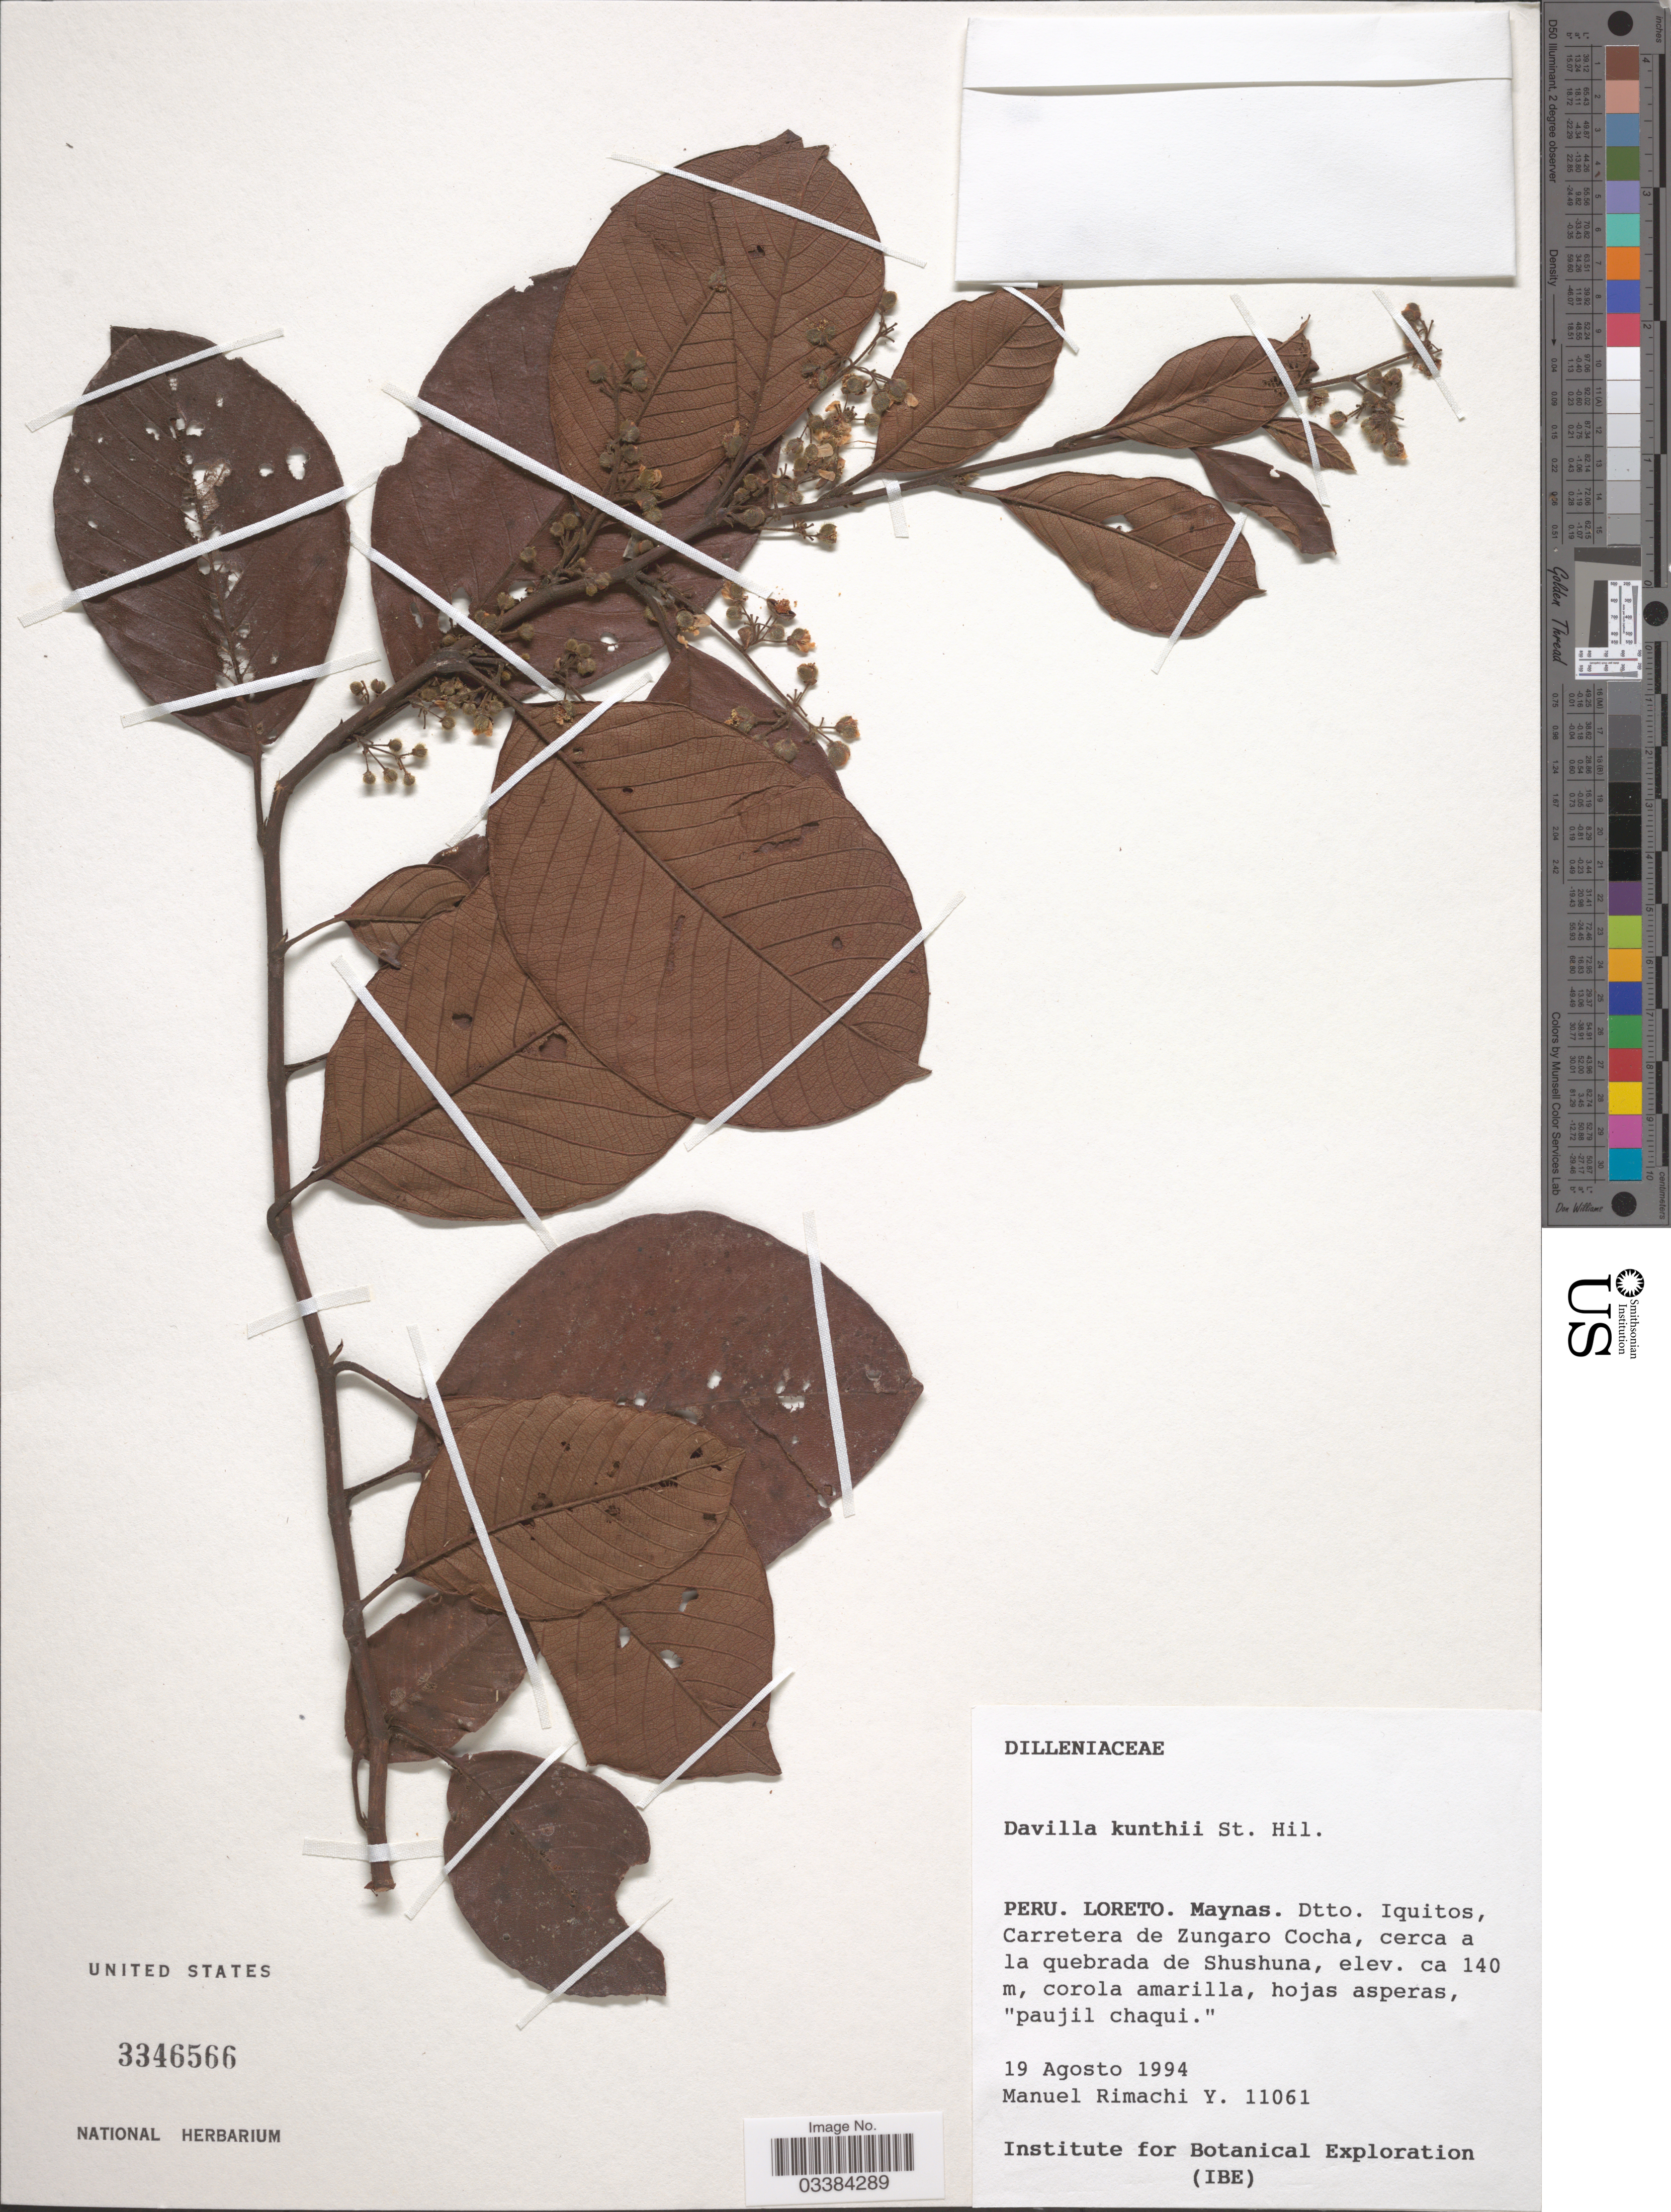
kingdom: Plantae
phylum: Tracheophyta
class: Magnoliopsida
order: Dilleniales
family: Dilleniaceae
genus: Davilla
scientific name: Davilla kunthii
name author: A. St.-Hil.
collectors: M. Rimachi Y.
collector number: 11061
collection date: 1994-08-19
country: Peru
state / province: Loreto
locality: Maynas. Dtto. Iquitos, Carretera de Zungaro Cocha, cerca a la quebrada de Shushuna.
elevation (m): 140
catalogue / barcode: US 3346566